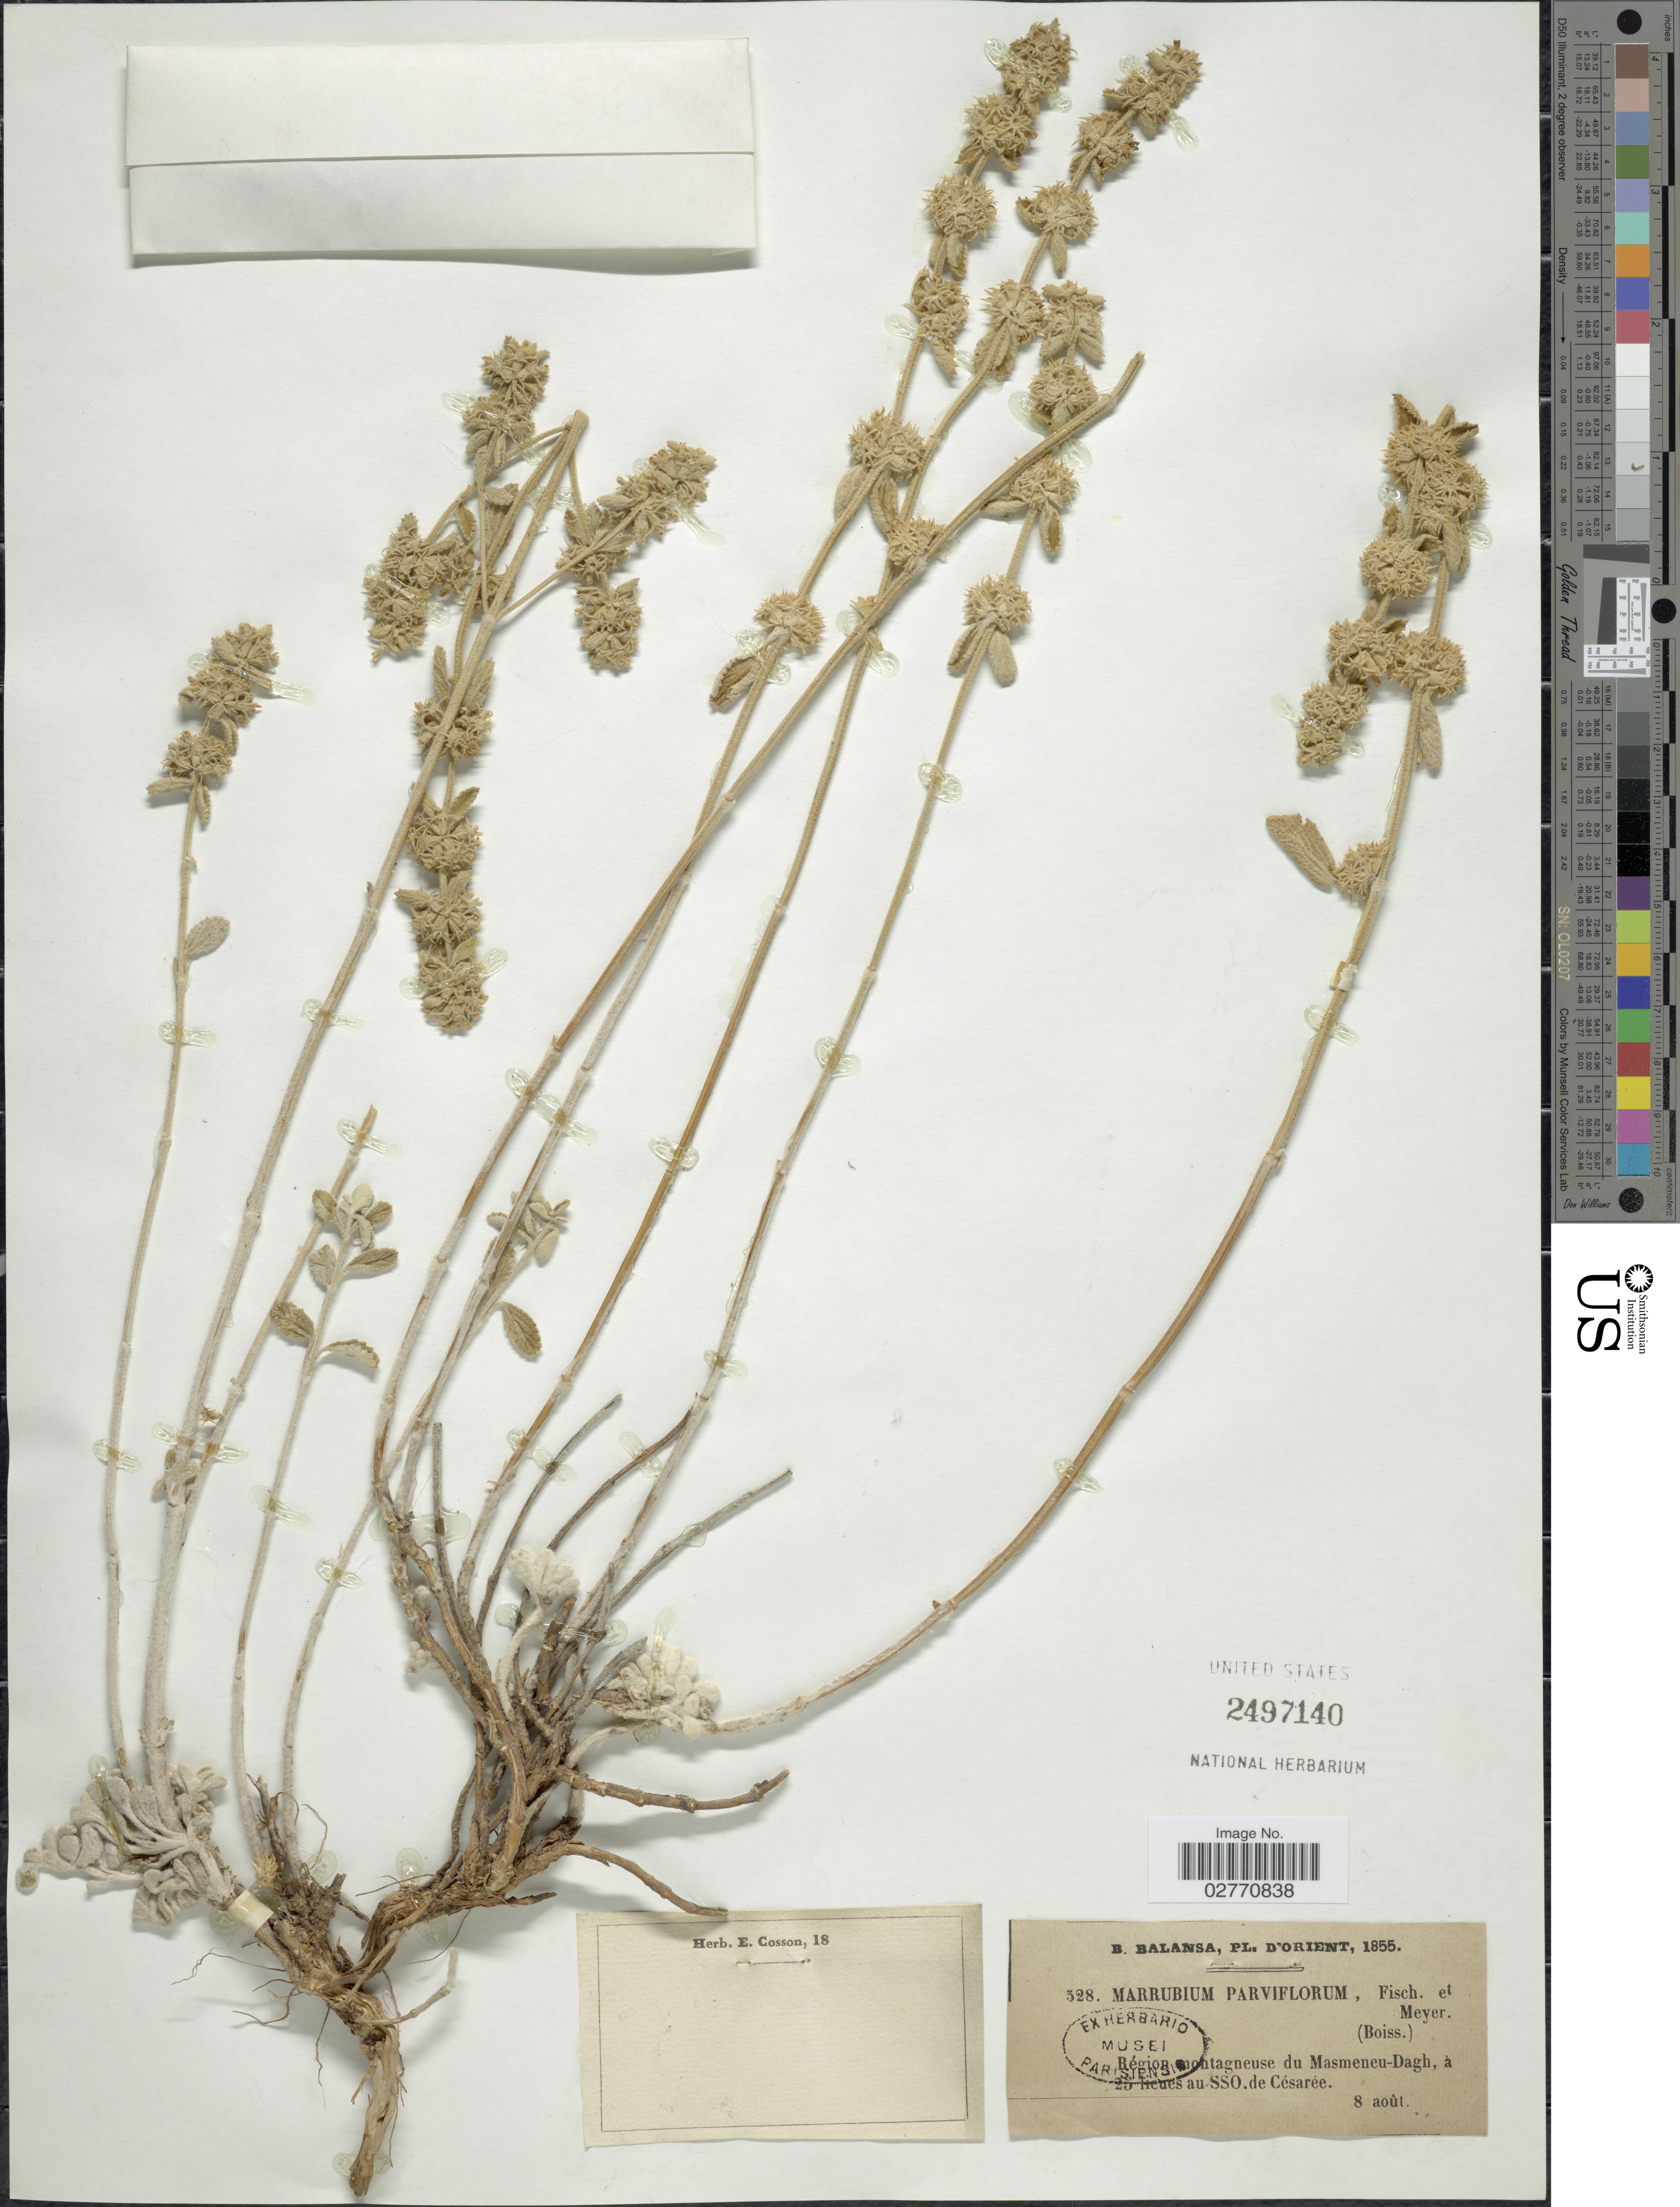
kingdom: Plantae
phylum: Tracheophyta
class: Magnoliopsida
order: Lamiales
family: Lamiaceae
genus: Marrubium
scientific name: Marrubium parviflorum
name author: Fisch. & C.A. Mey.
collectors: B. Balansa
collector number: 528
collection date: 1855-08-08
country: Turkey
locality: D'Orient. Région montagneuse du Masmeneu-Dagh, à 25 heues au SSO. de Césarée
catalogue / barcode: US 2497140